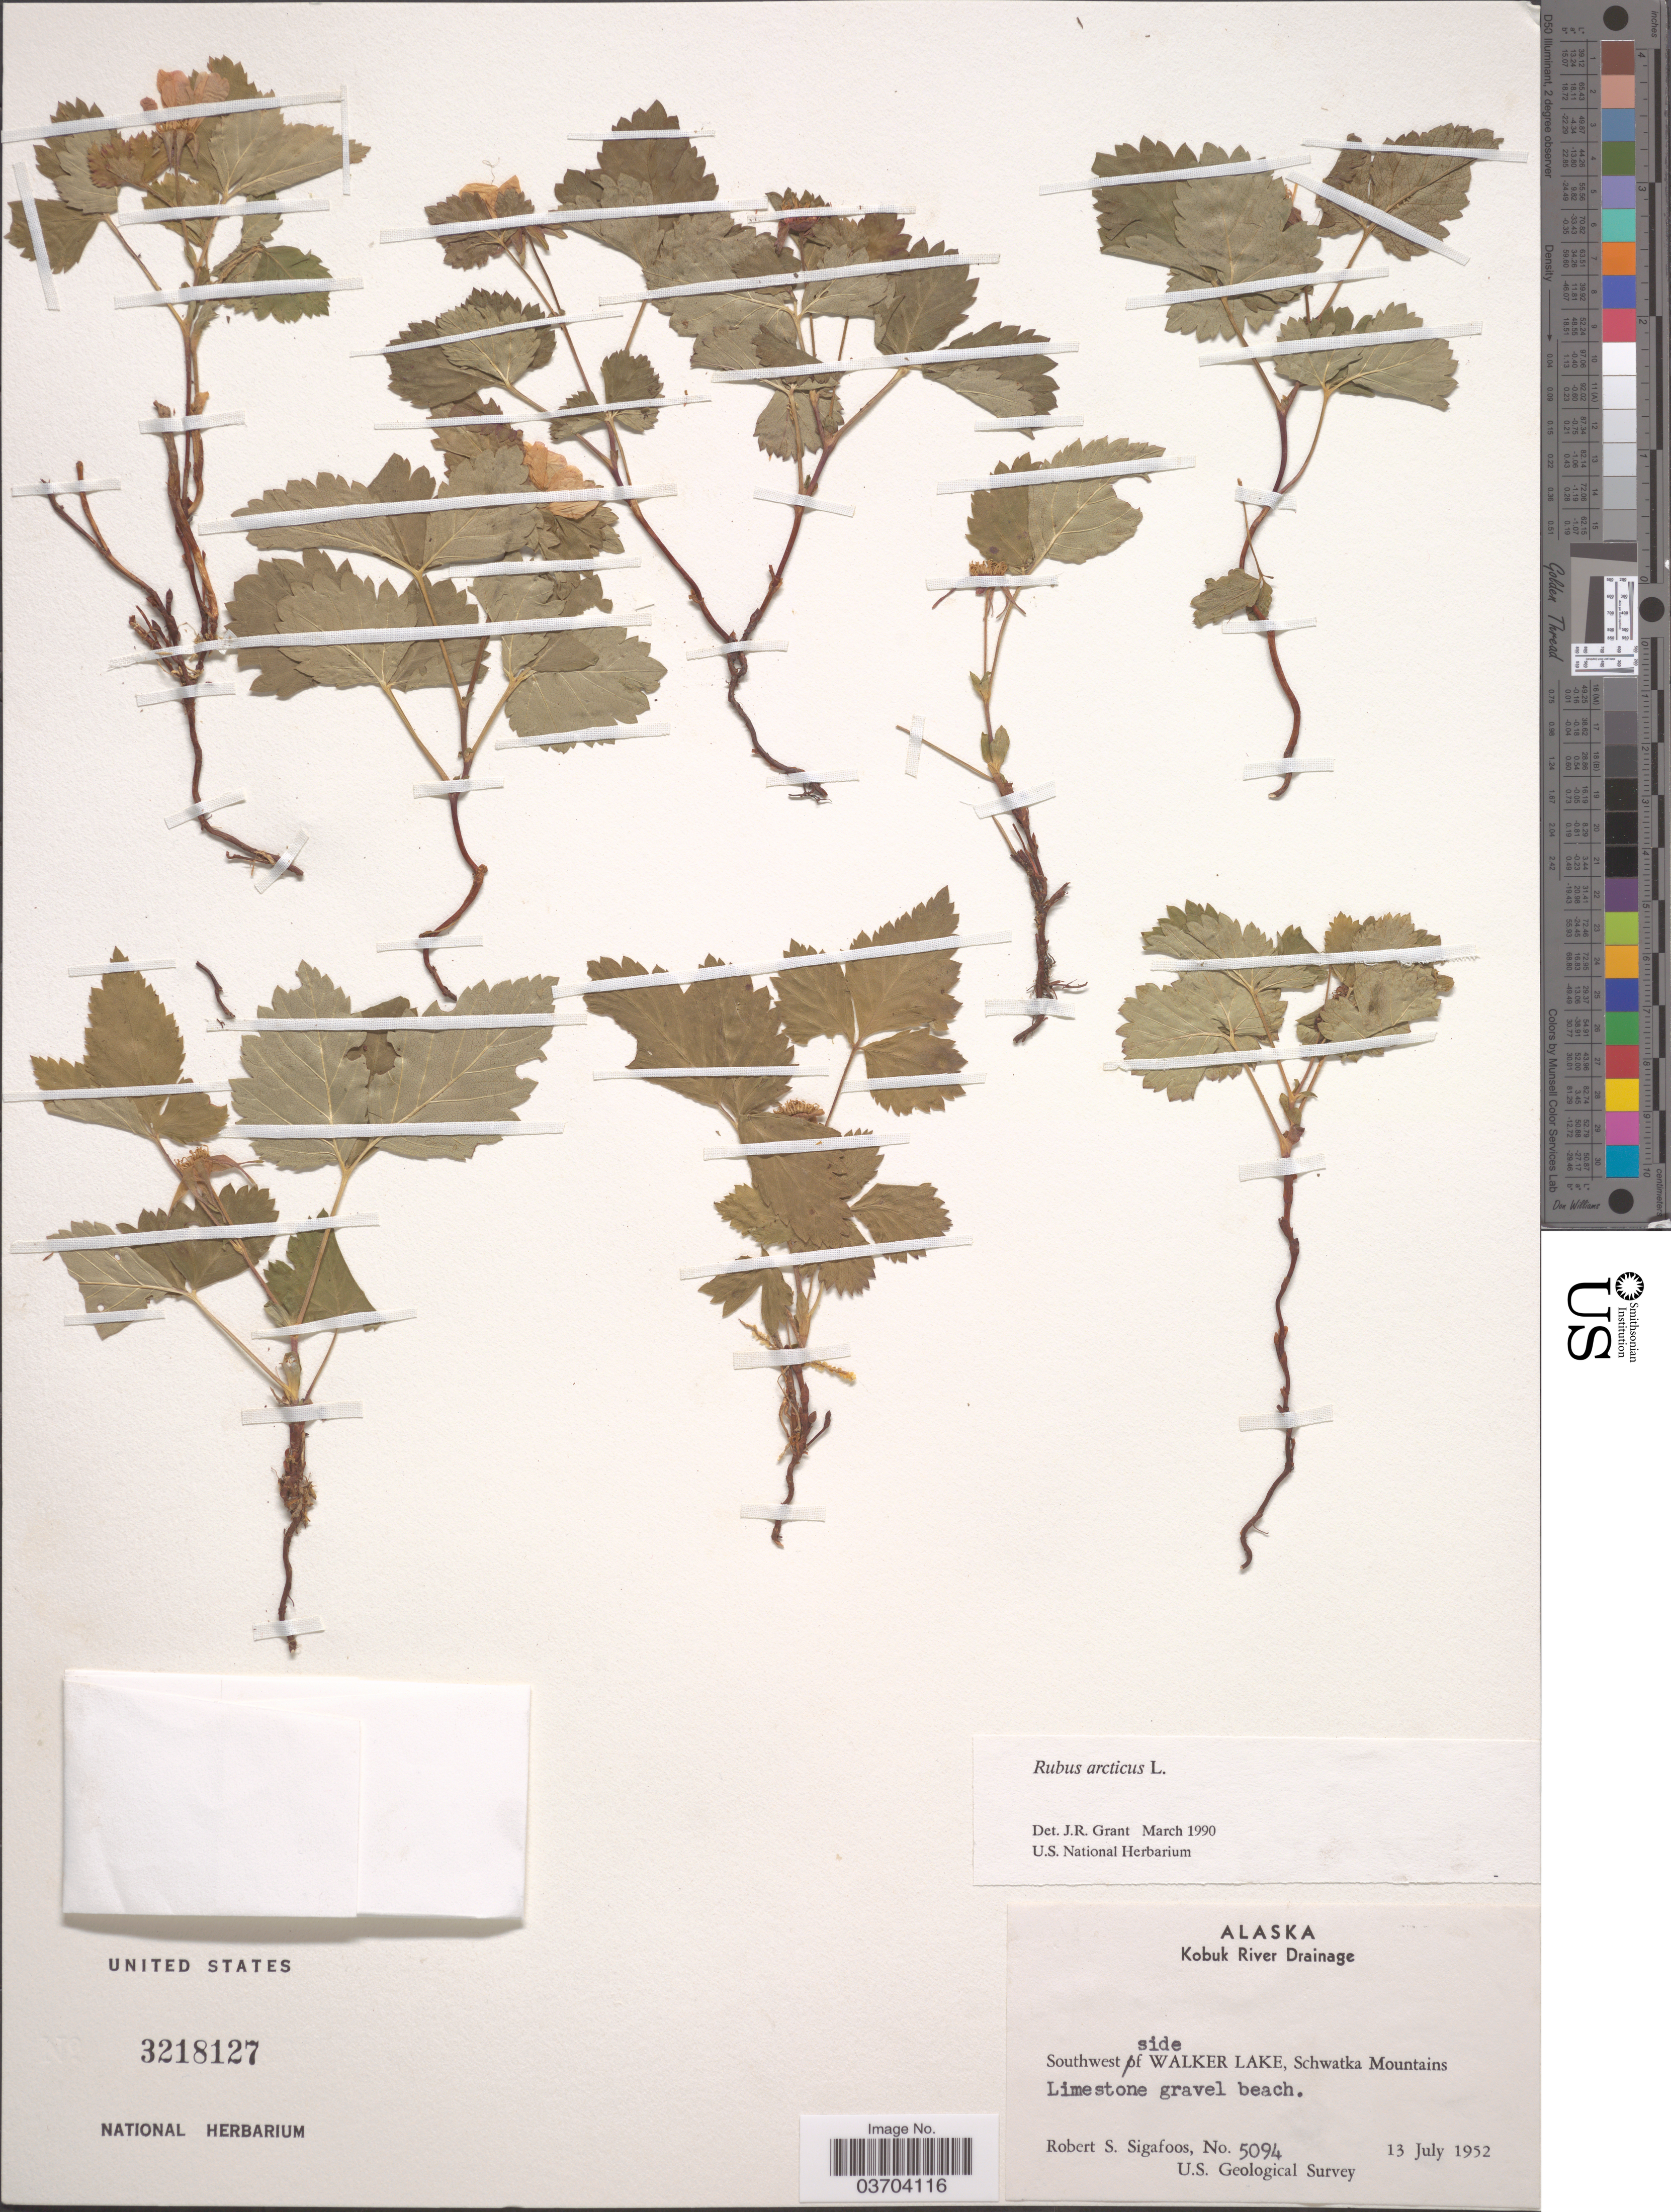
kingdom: Plantae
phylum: Tracheophyta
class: Magnoliopsida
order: Rosales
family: Rosaceae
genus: Rubus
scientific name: Rubus arcticus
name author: L.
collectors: R. Sigafoos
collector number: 5094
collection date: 1952-07-13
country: United States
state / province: Alaska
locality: Kobuk River Drainage. Southwest side of Walker Lake, Schwatka Mountains.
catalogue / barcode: US 3218127